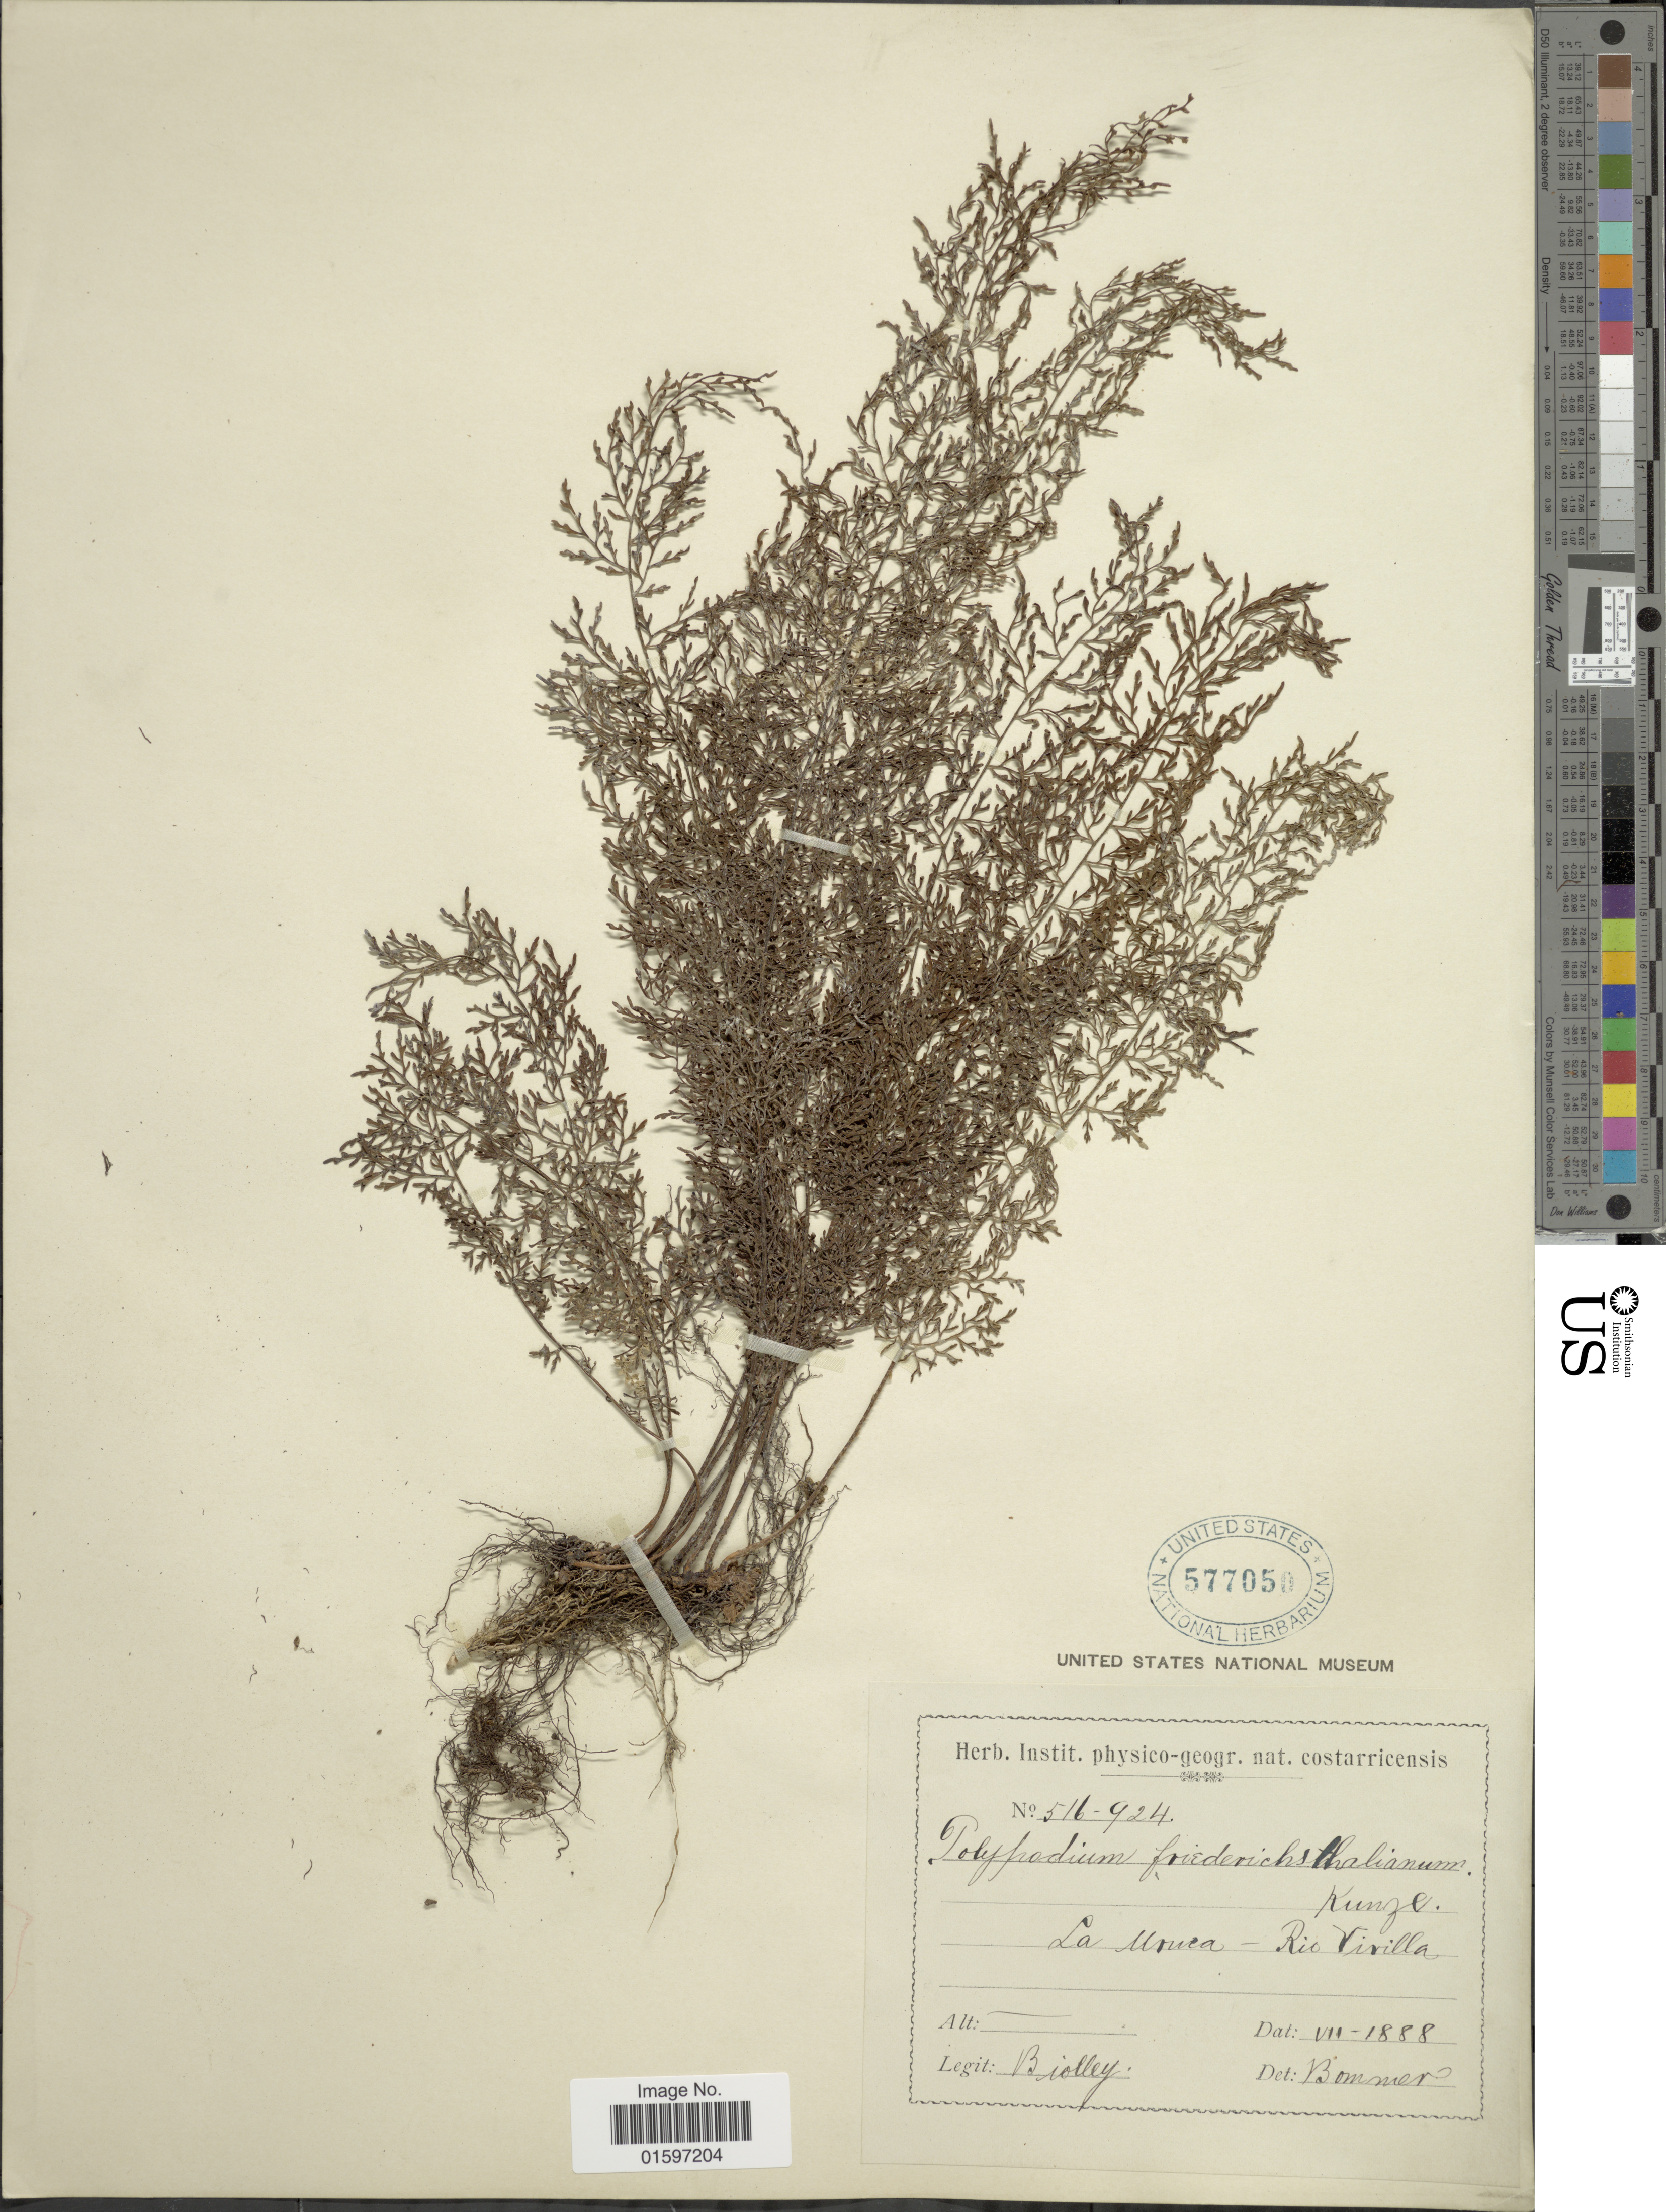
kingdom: Plantae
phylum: Tracheophyta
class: Polypodiopsida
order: Polypodiales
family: Polypodiaceae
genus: Pleopeltis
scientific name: Pleopeltis friedrichsthaliana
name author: (Kunze)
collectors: P. Biolley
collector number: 516924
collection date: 1888-07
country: Costa Rica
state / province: San José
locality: La Uruca - Río Virilla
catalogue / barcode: US 577050